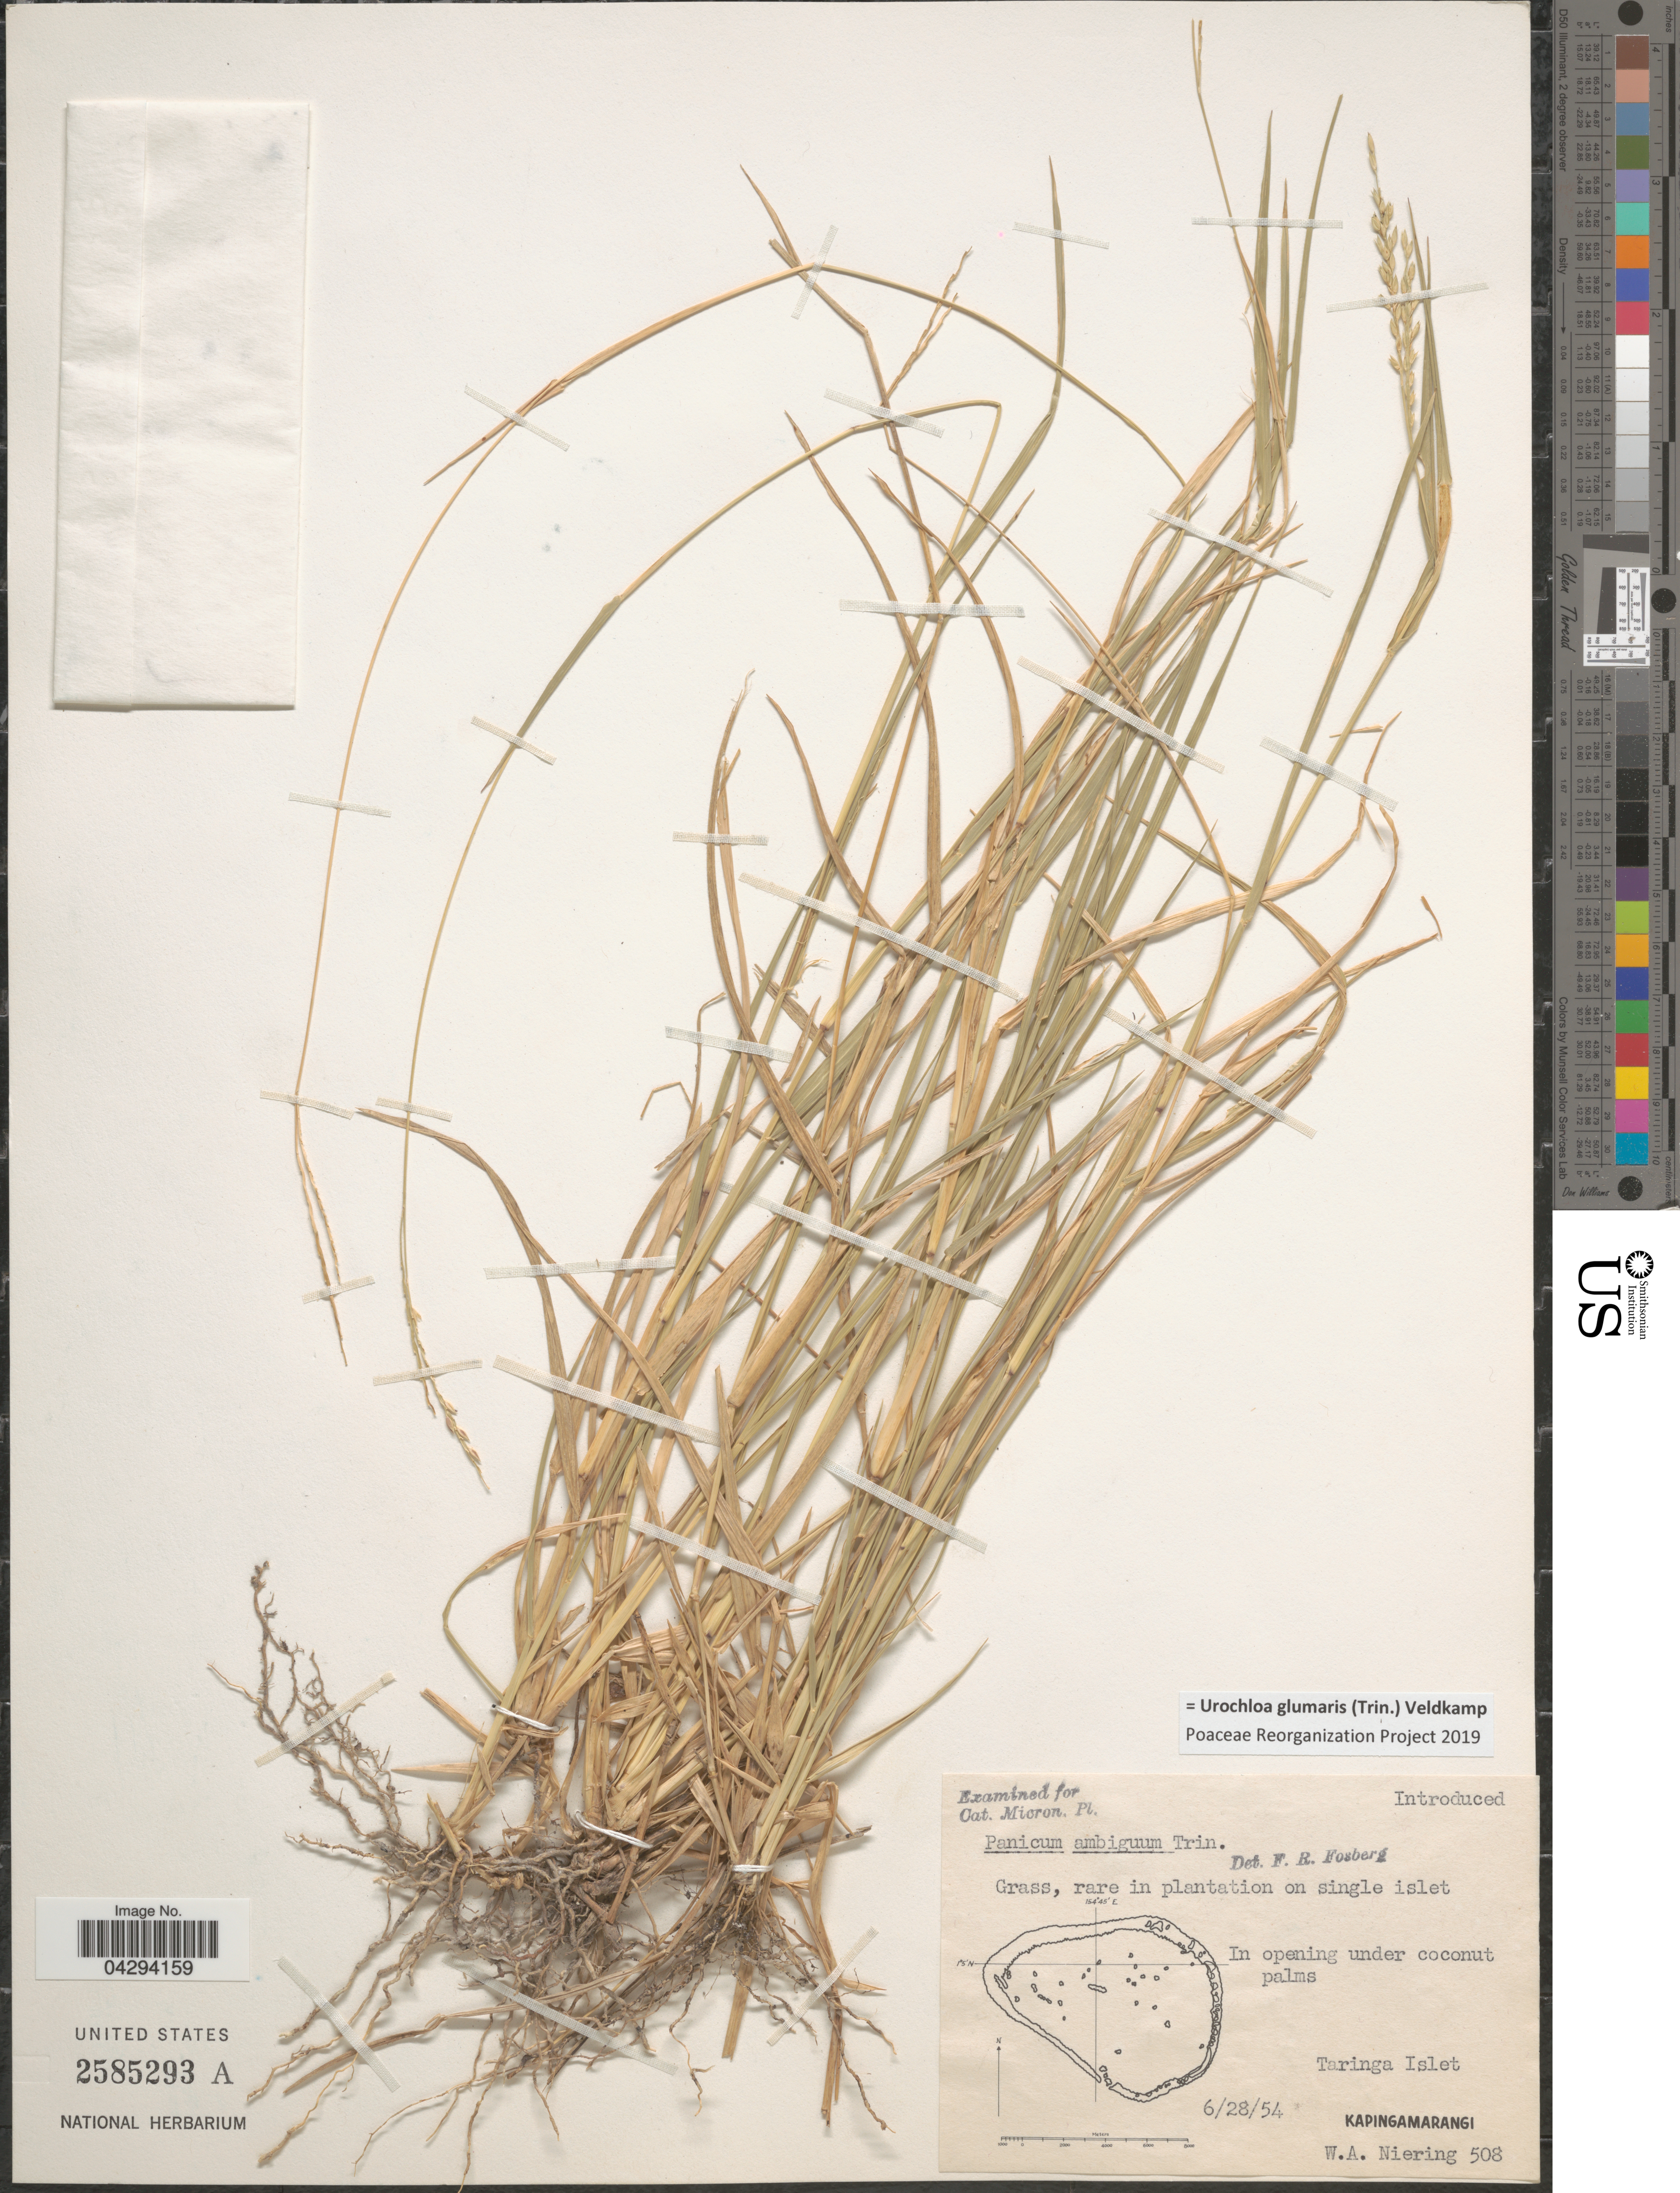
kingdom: Plantae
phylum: Tracheophyta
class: Liliopsida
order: Poales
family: Poaceae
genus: Urochloa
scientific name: Urochloa glumaris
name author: (Trin.) Veldkamp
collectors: W. Niering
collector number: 508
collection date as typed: Transcribed d/m/y: 28/6/54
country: Micronesia, Federated States of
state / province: Pohnpei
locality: Taringa Islet. Kapingamarangi.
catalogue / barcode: US 2585293A